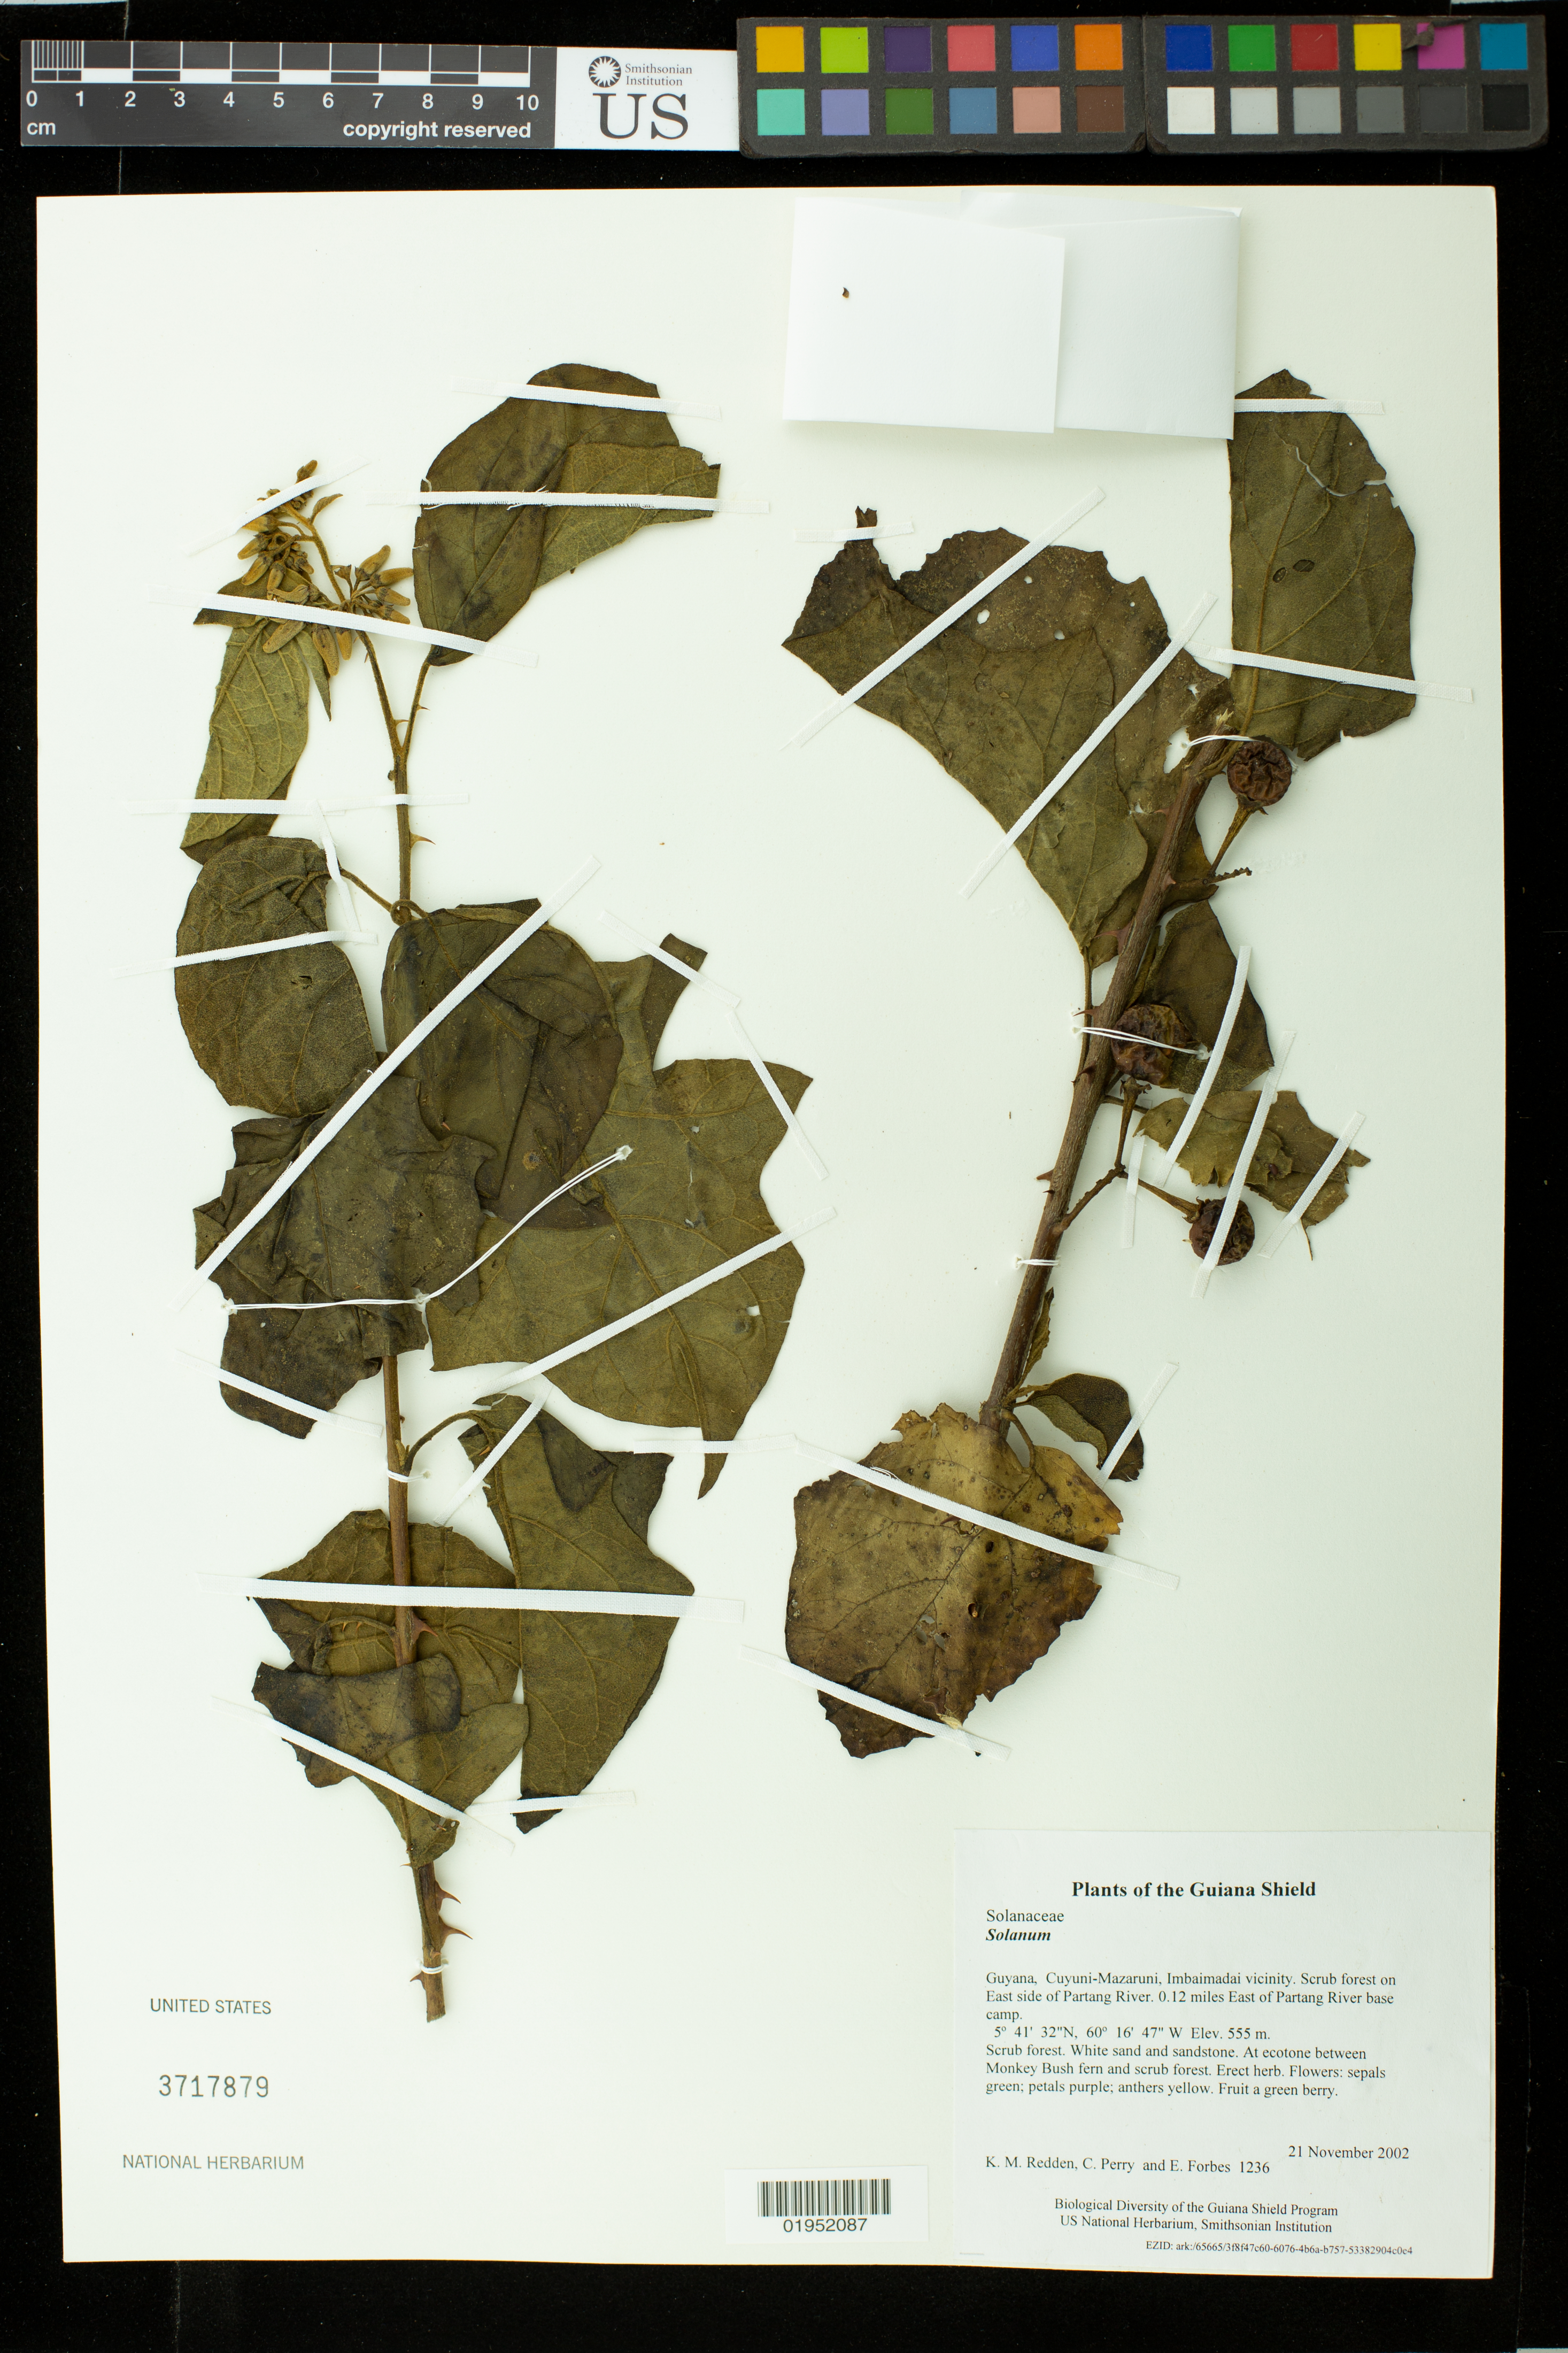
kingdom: Plantae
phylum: Tracheophyta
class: Magnoliopsida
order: Solanales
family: Solanaceae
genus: Solanum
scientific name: Solanum sp.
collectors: K. M. Redden, C. Perry & E. Forbes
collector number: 1236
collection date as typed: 21 November 2002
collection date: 2002-11-21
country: Guyana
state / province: Cuyuni-Mazaruni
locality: Imbaimadai vicinity. Scrub forest on East side of Partang River. 0.12 miles East of Partang River base camp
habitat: Scrub forest. White sand and sandstone. At ecotone between Monkey Bush fern and scrub forest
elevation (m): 555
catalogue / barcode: US 3717879